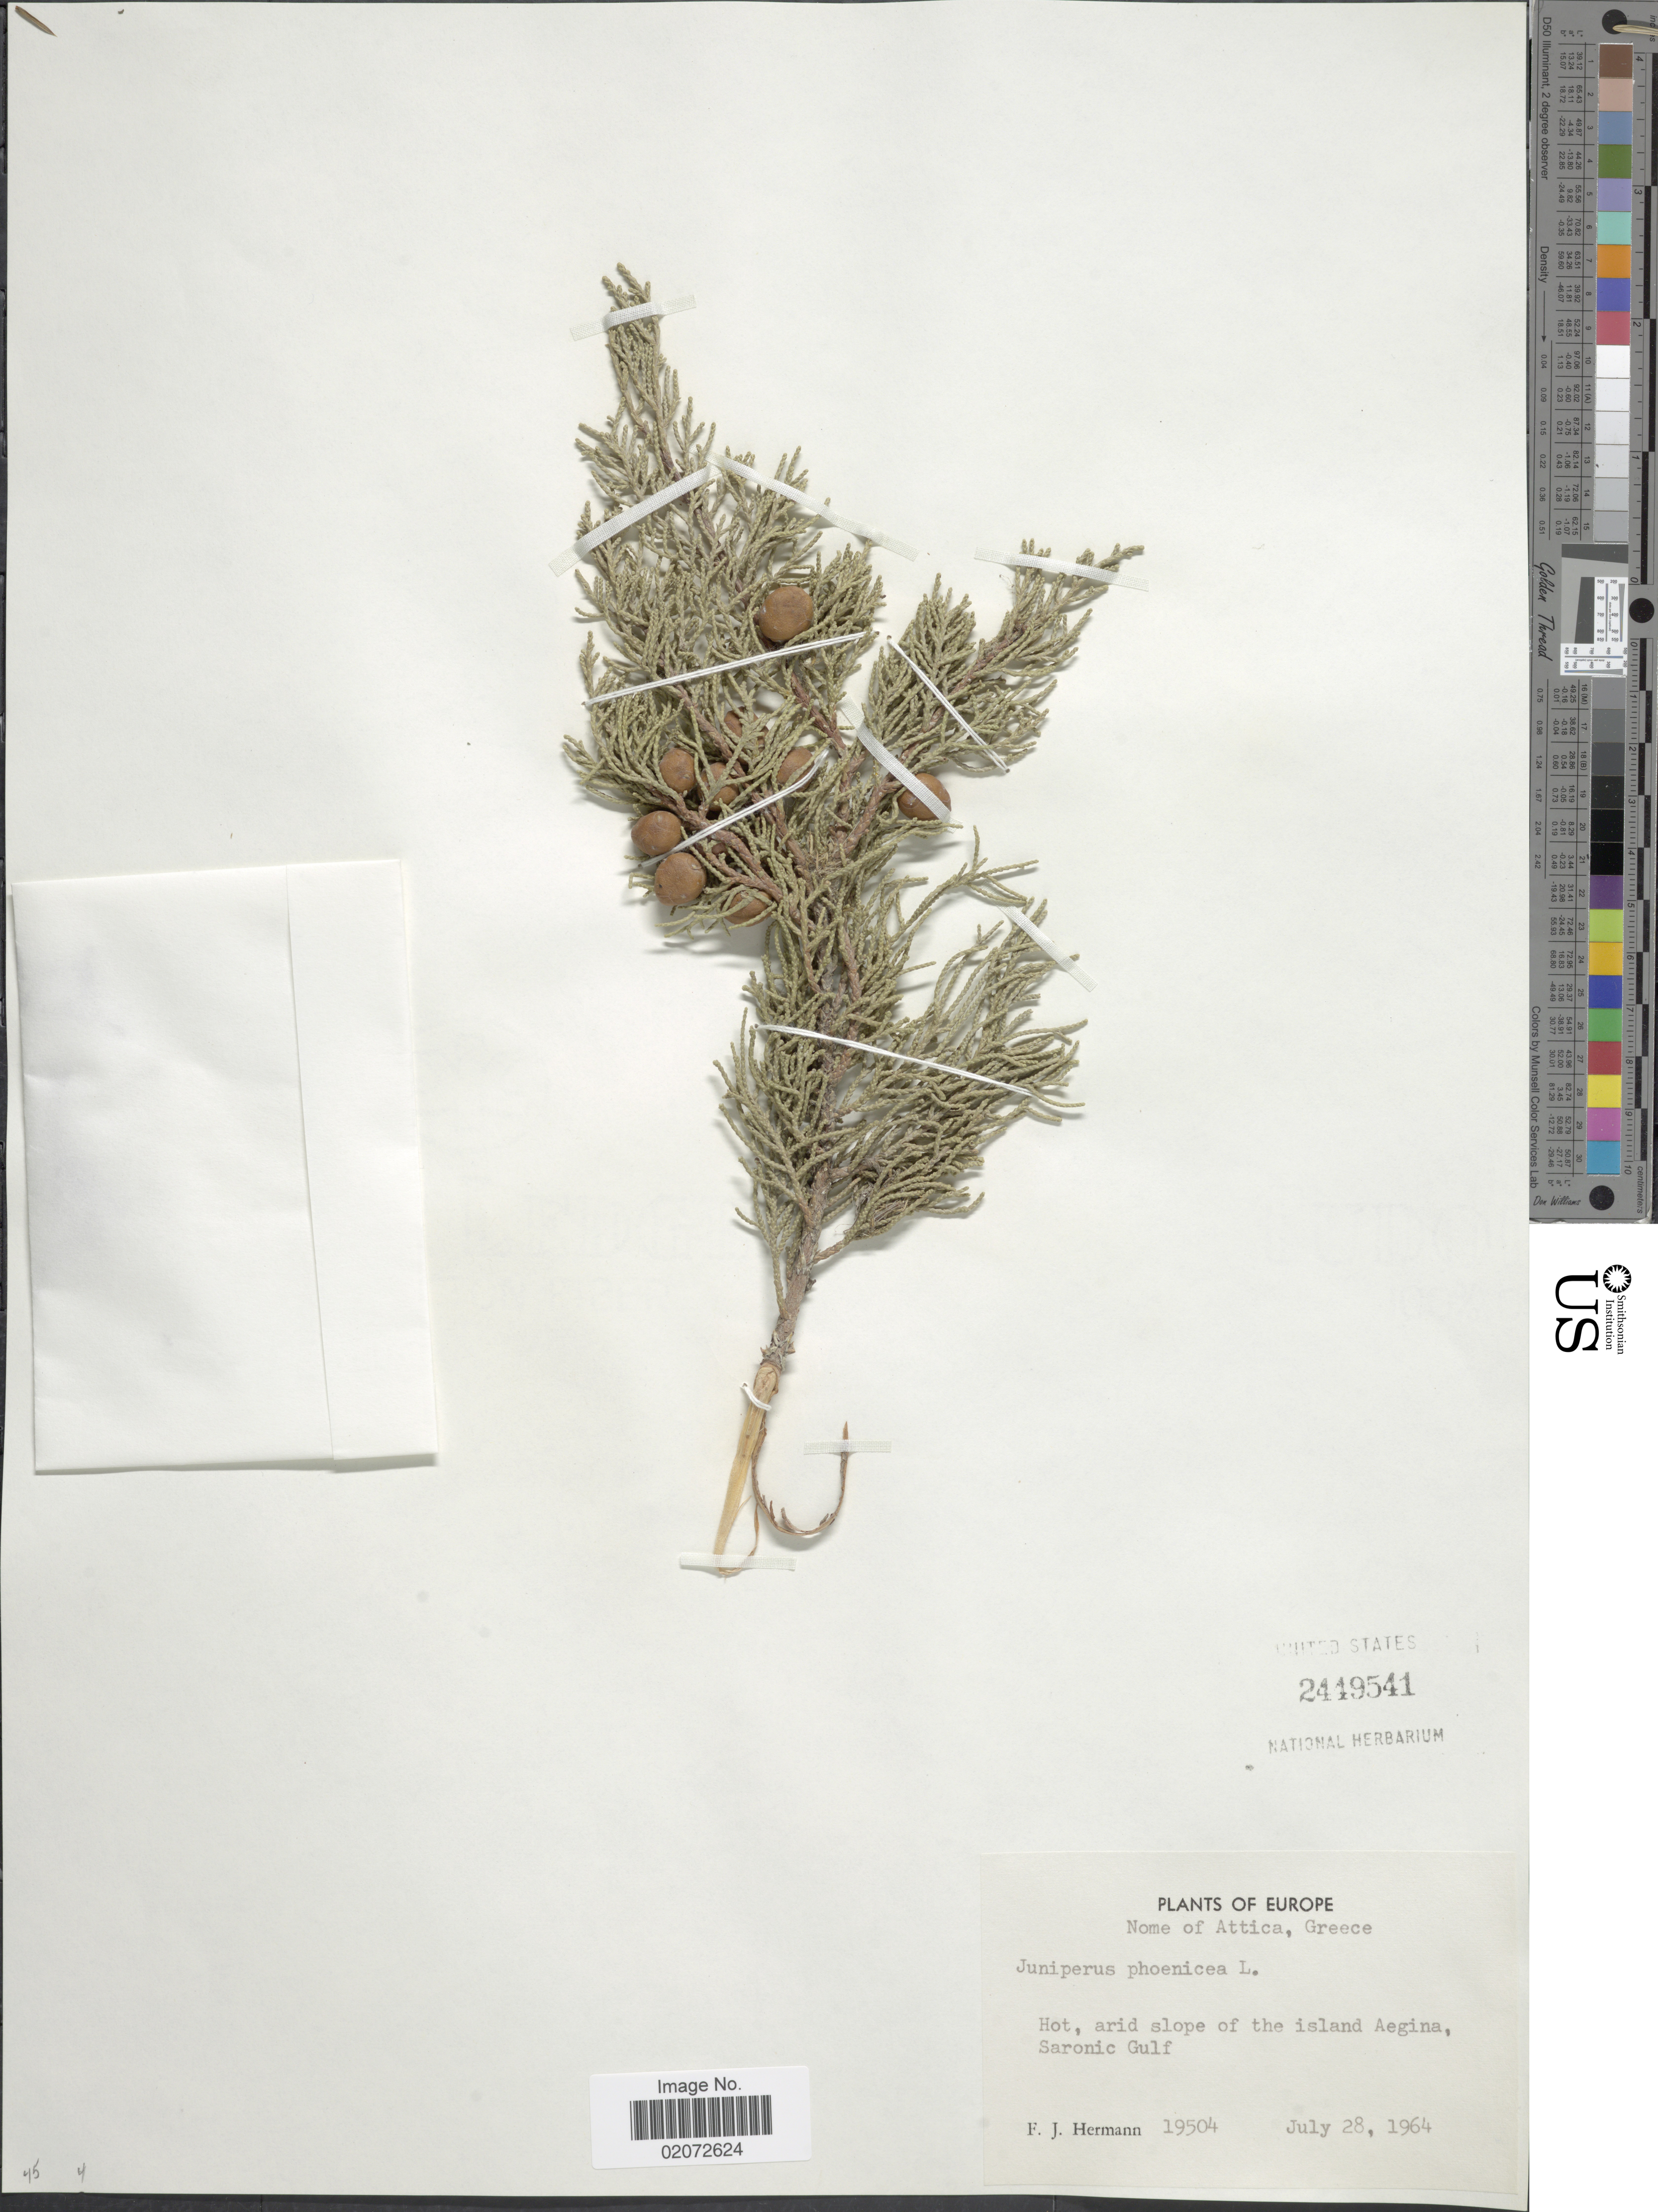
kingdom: Plantae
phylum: Tracheophyta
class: Pinopsida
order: Pinales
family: Cupressaceae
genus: Juniperus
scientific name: Juniperus phoenicea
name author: L.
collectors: F. J. Hermann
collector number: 19504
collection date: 1964-07-28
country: Greece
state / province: Attica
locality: Nome of Attica, Greece. Hot, arid slope of the island Aegina, Saronic Gulf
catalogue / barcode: US 2449541